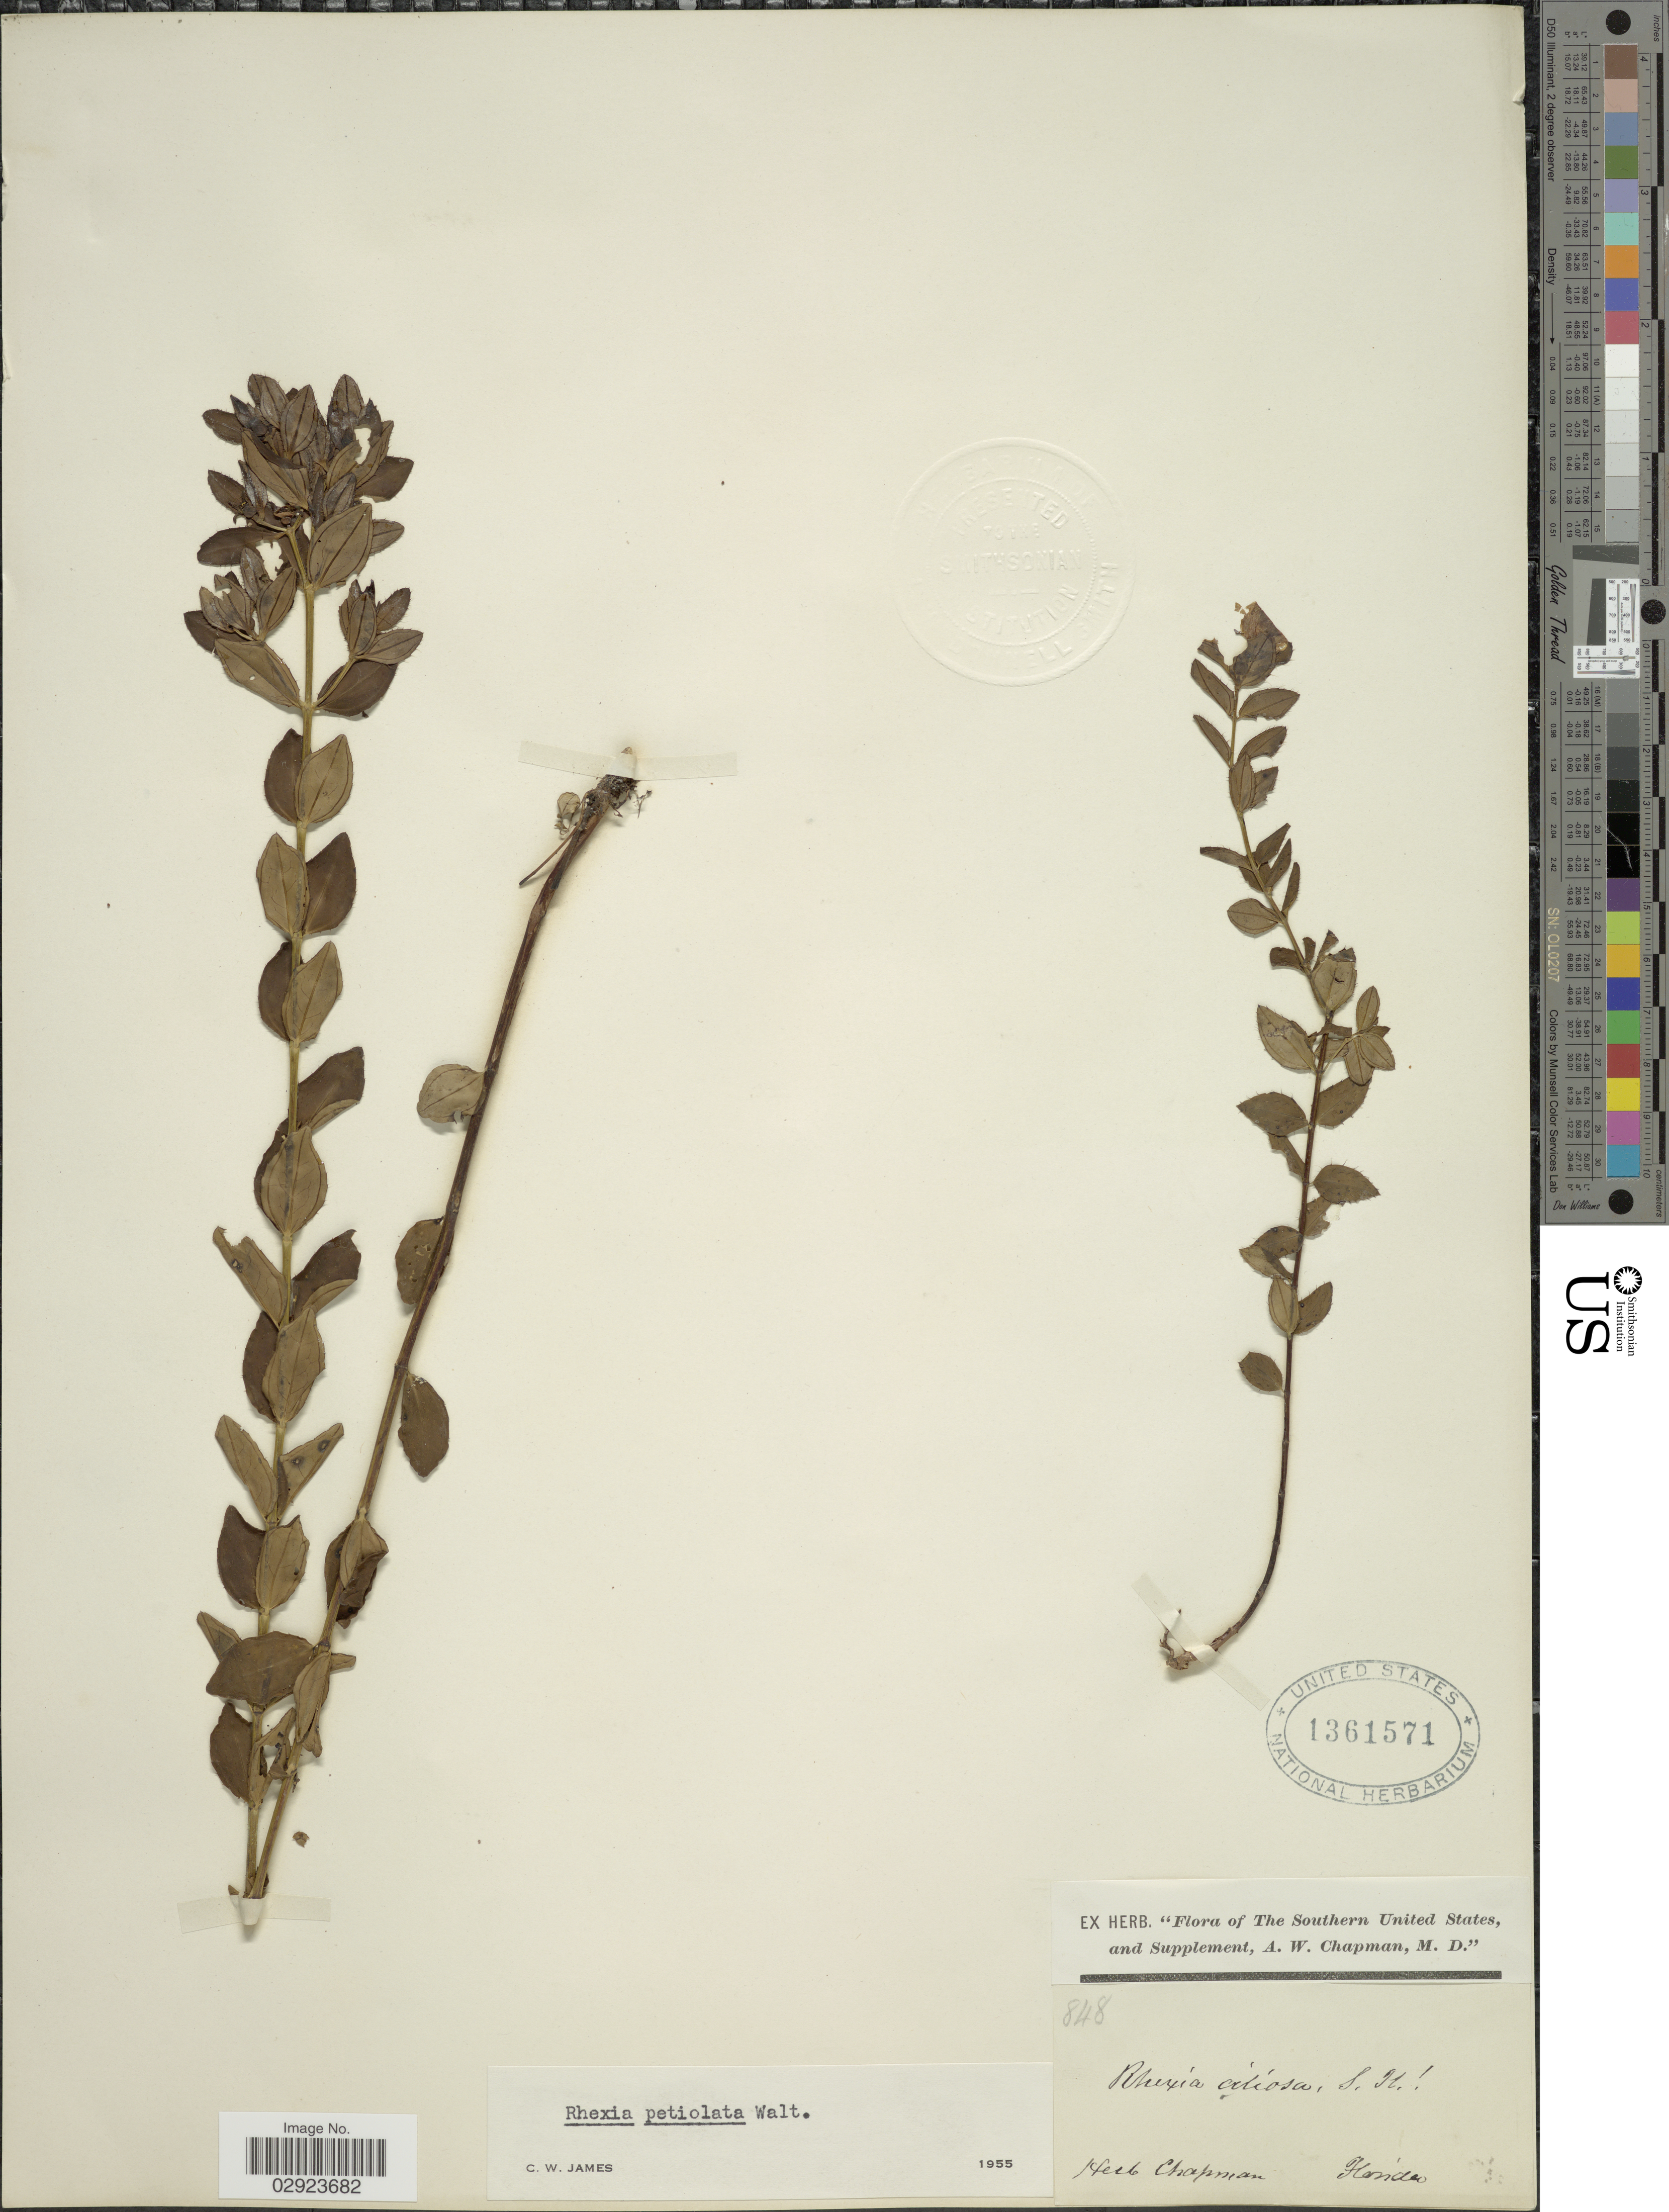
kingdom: Plantae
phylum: Tracheophyta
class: Magnoliopsida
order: Myrtales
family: Melastomataceae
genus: Rhexia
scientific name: Rhexia petiolata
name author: Walter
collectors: ex herb. A.W. Chapman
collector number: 848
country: United States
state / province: Florida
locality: Southern United States, and Supplement.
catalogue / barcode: US 1361571